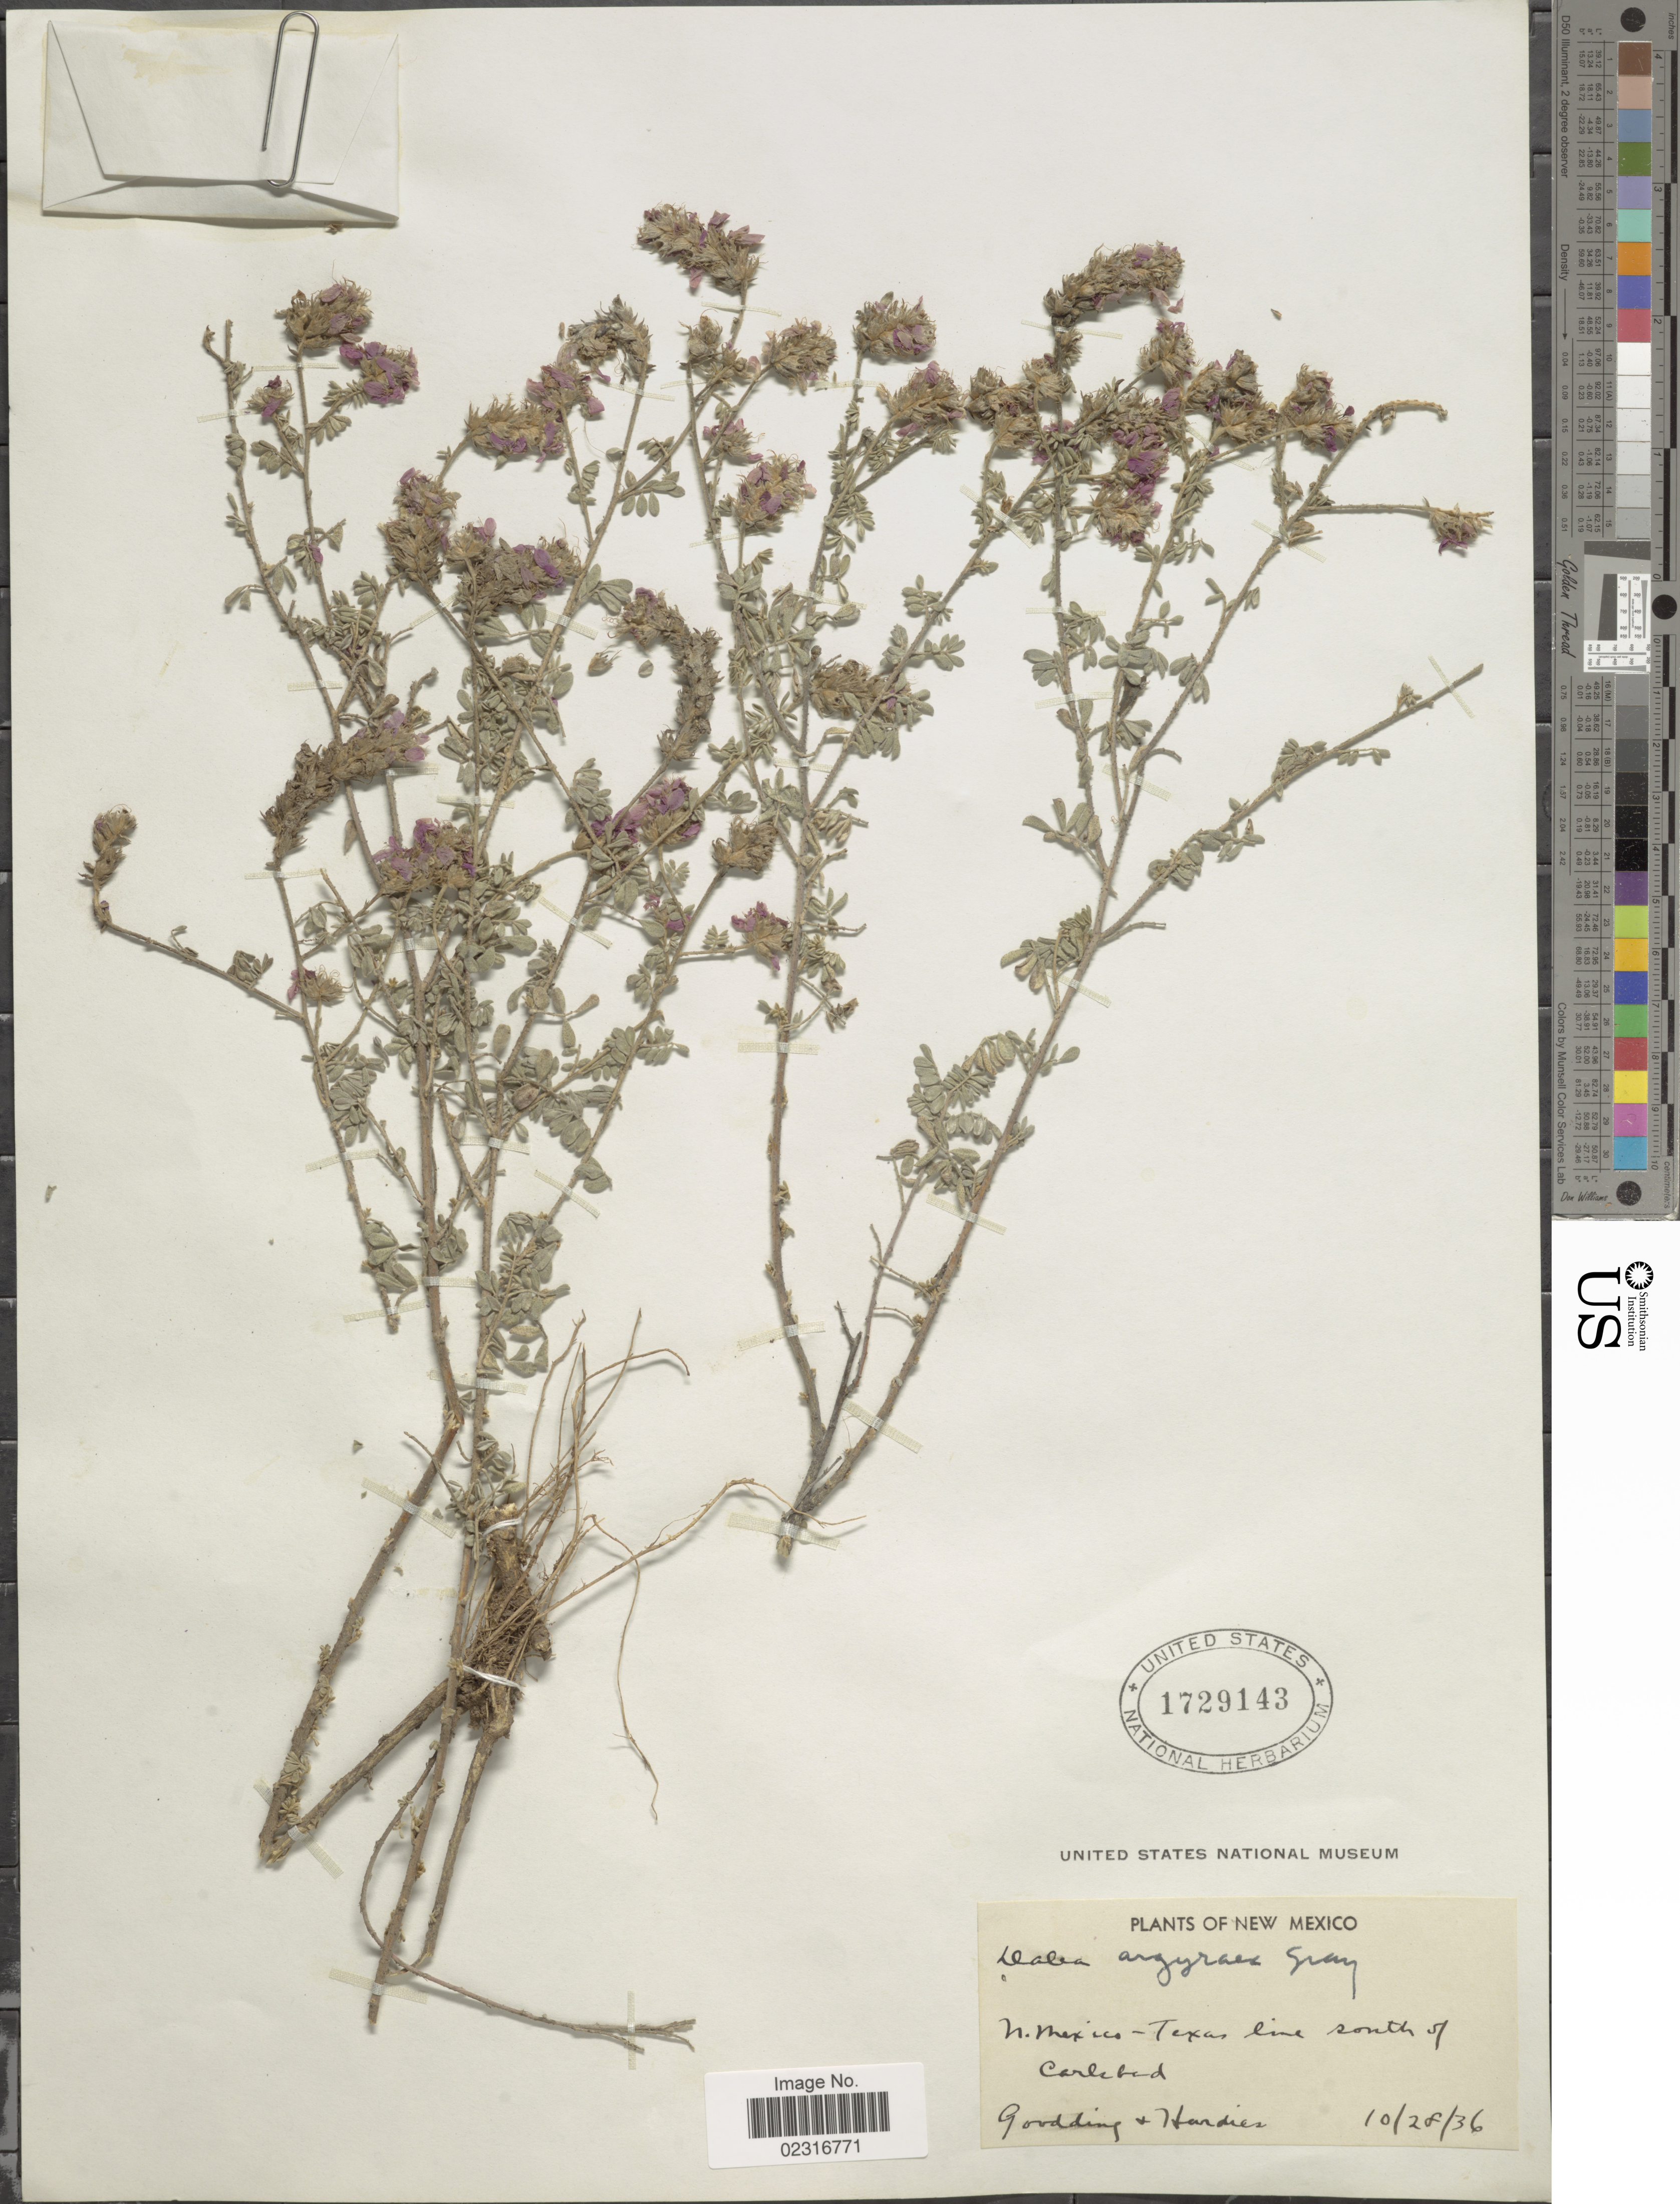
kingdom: Plantae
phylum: Tracheophyta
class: Magnoliopsida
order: Fabales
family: Fabaceae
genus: Dalea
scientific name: Dalea bicolor var. argyrea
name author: (A. Gray) Barneby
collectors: Goodding & Hardies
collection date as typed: Transcribed d/m/y: 28/10/36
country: United States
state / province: New Mexico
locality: Texas line south of Carlesbad.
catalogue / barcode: US 1729143